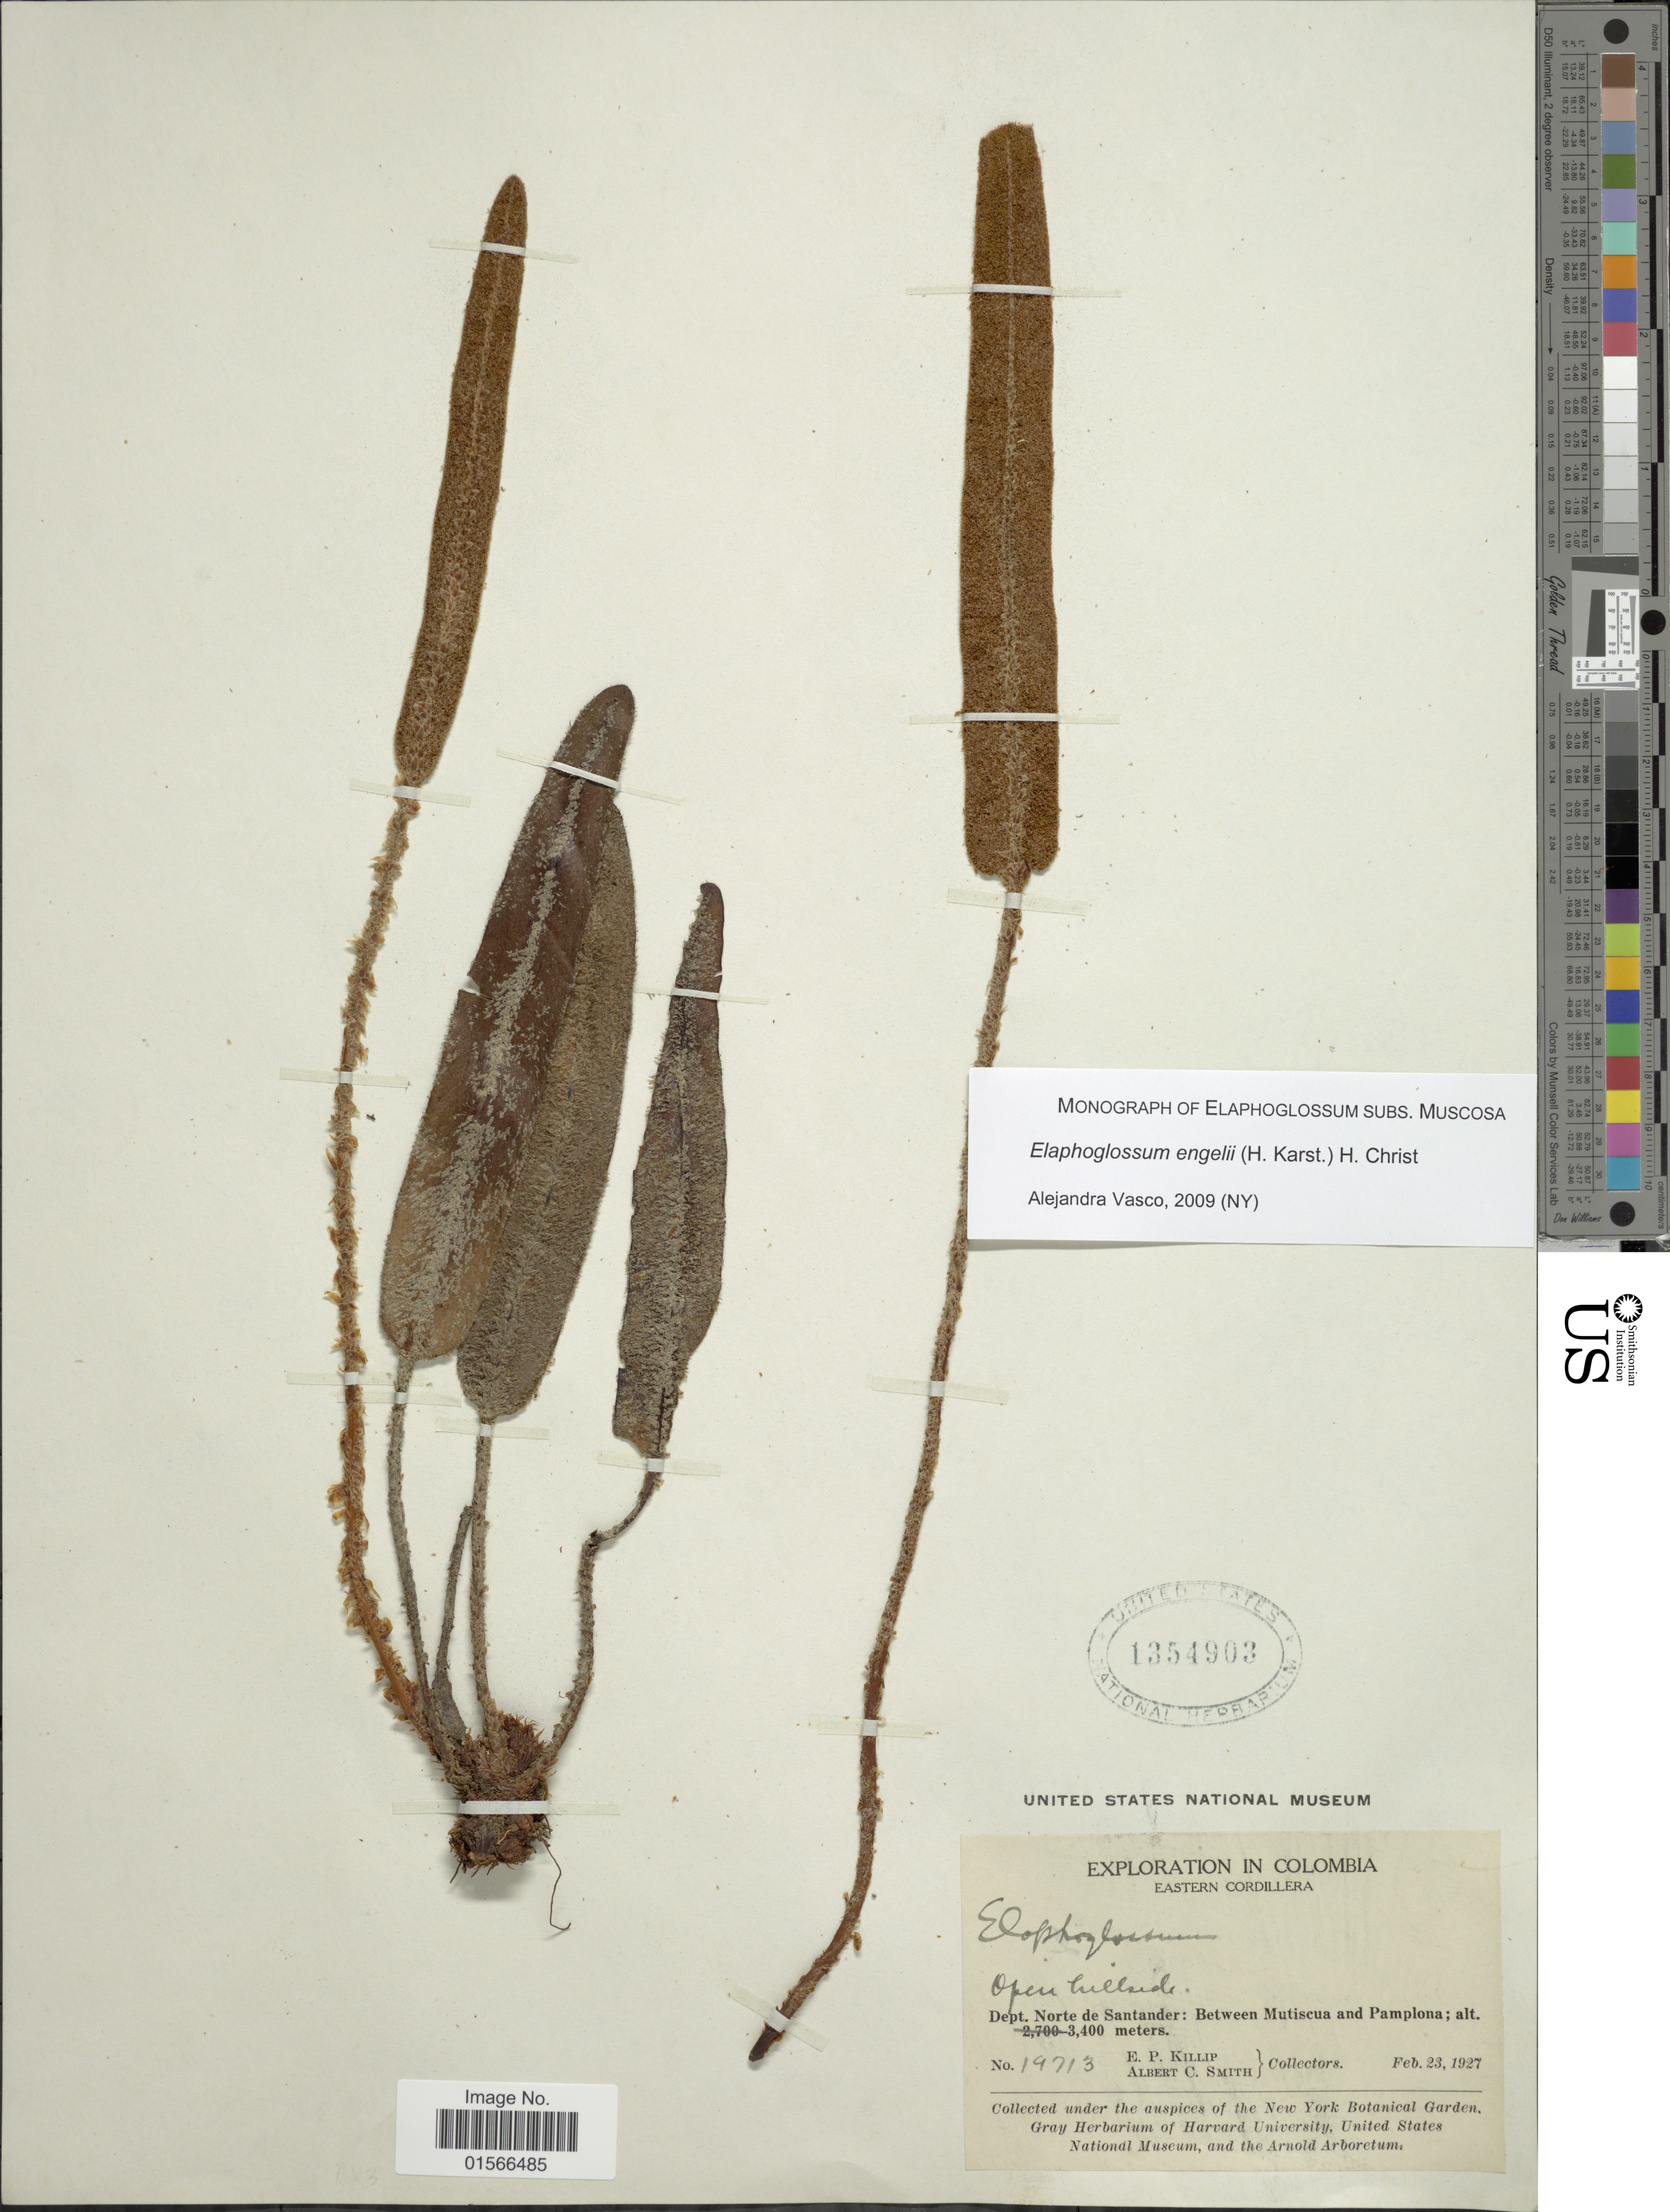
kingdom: Plantae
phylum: Tracheophyta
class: Polypodiopsida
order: Polypodiales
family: Dryopteridaceae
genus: Elaphoglossum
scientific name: Elaphoglossum engelii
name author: (H. Karst.) Christ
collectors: E. P. Killip & A. C. Smith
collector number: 19713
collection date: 1927-02-23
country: Colombia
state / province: Norte de Santander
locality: Eastern Cordillera, Dept. Norte de Santander: between Mutiscua and Pamplona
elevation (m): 3400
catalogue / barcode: US 1354903